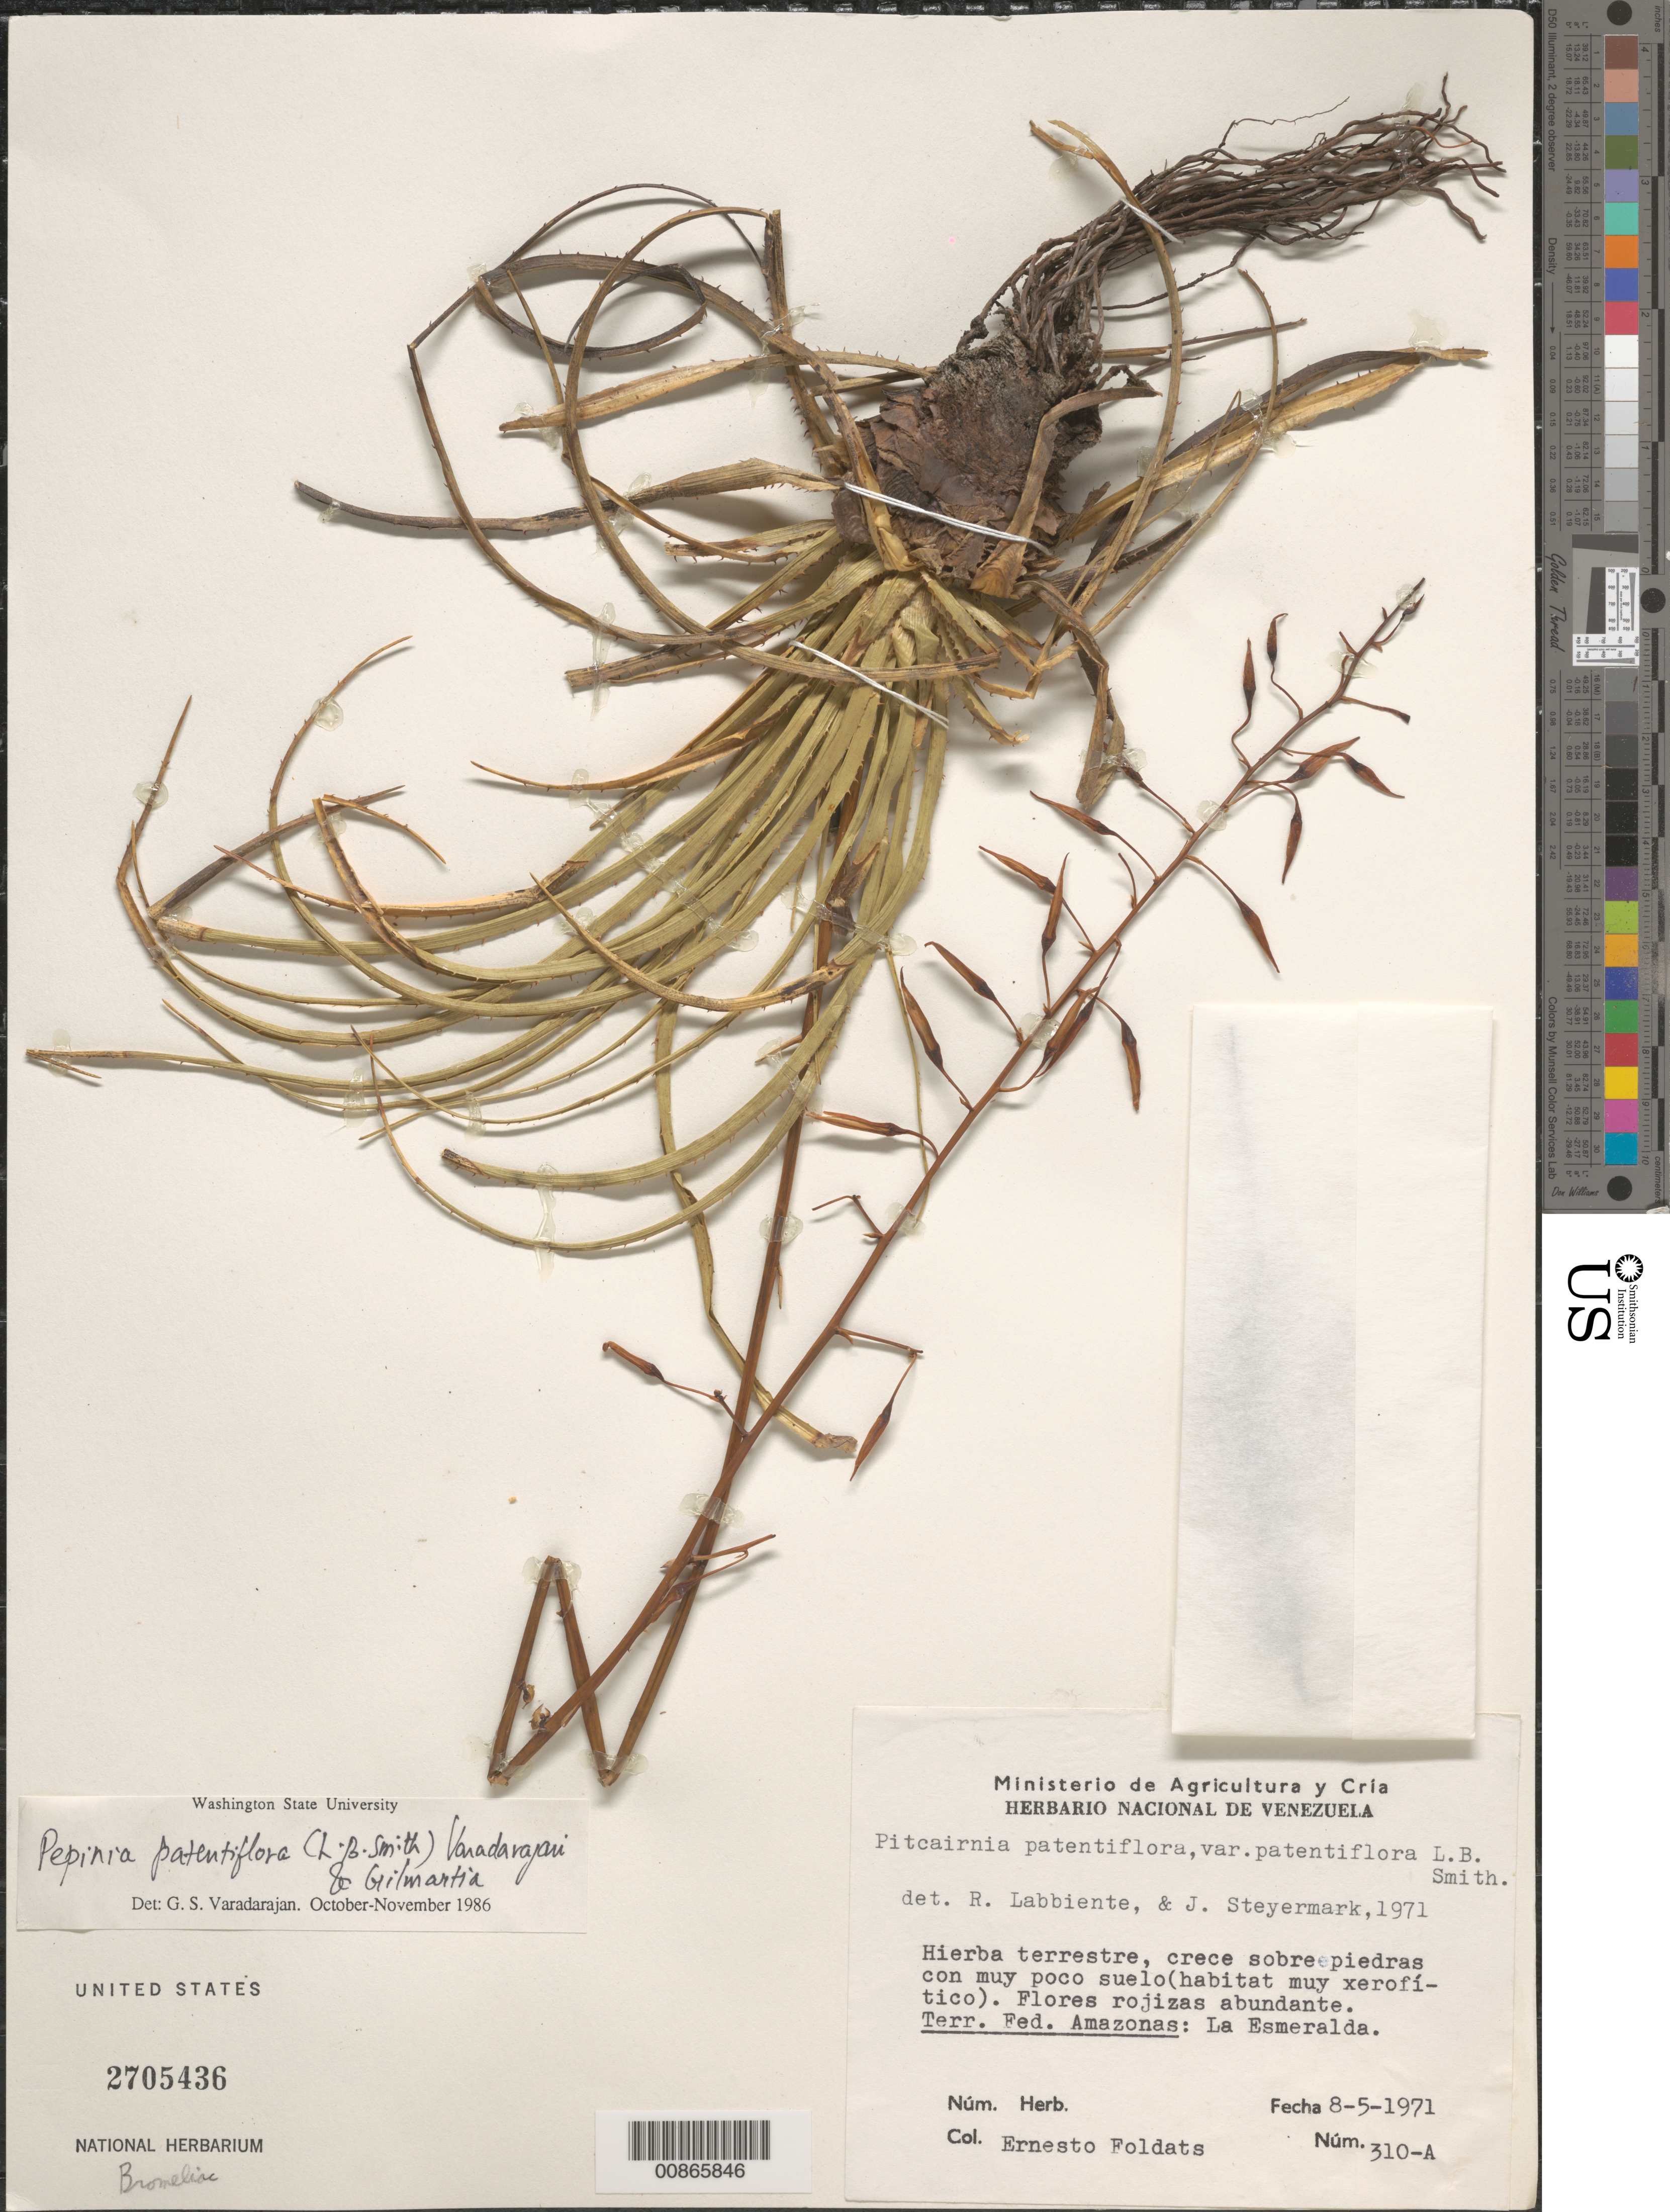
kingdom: Plantae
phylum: Tracheophyta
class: Liliopsida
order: Poales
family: Bromeliaceae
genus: Pitcairnia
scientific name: Pitcairnia patentiflora var. patentiflora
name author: L.B. Sm.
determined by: Labbiente, R.; Steyermark, J. A.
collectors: E. Foldats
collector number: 310 A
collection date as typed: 8-May-71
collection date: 1971-05-08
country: Venezuela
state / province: Amazonas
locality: La Esmeralda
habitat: Habitat muy xerofítico, crece sobre piedras con muy poco suelo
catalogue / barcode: US 2705436